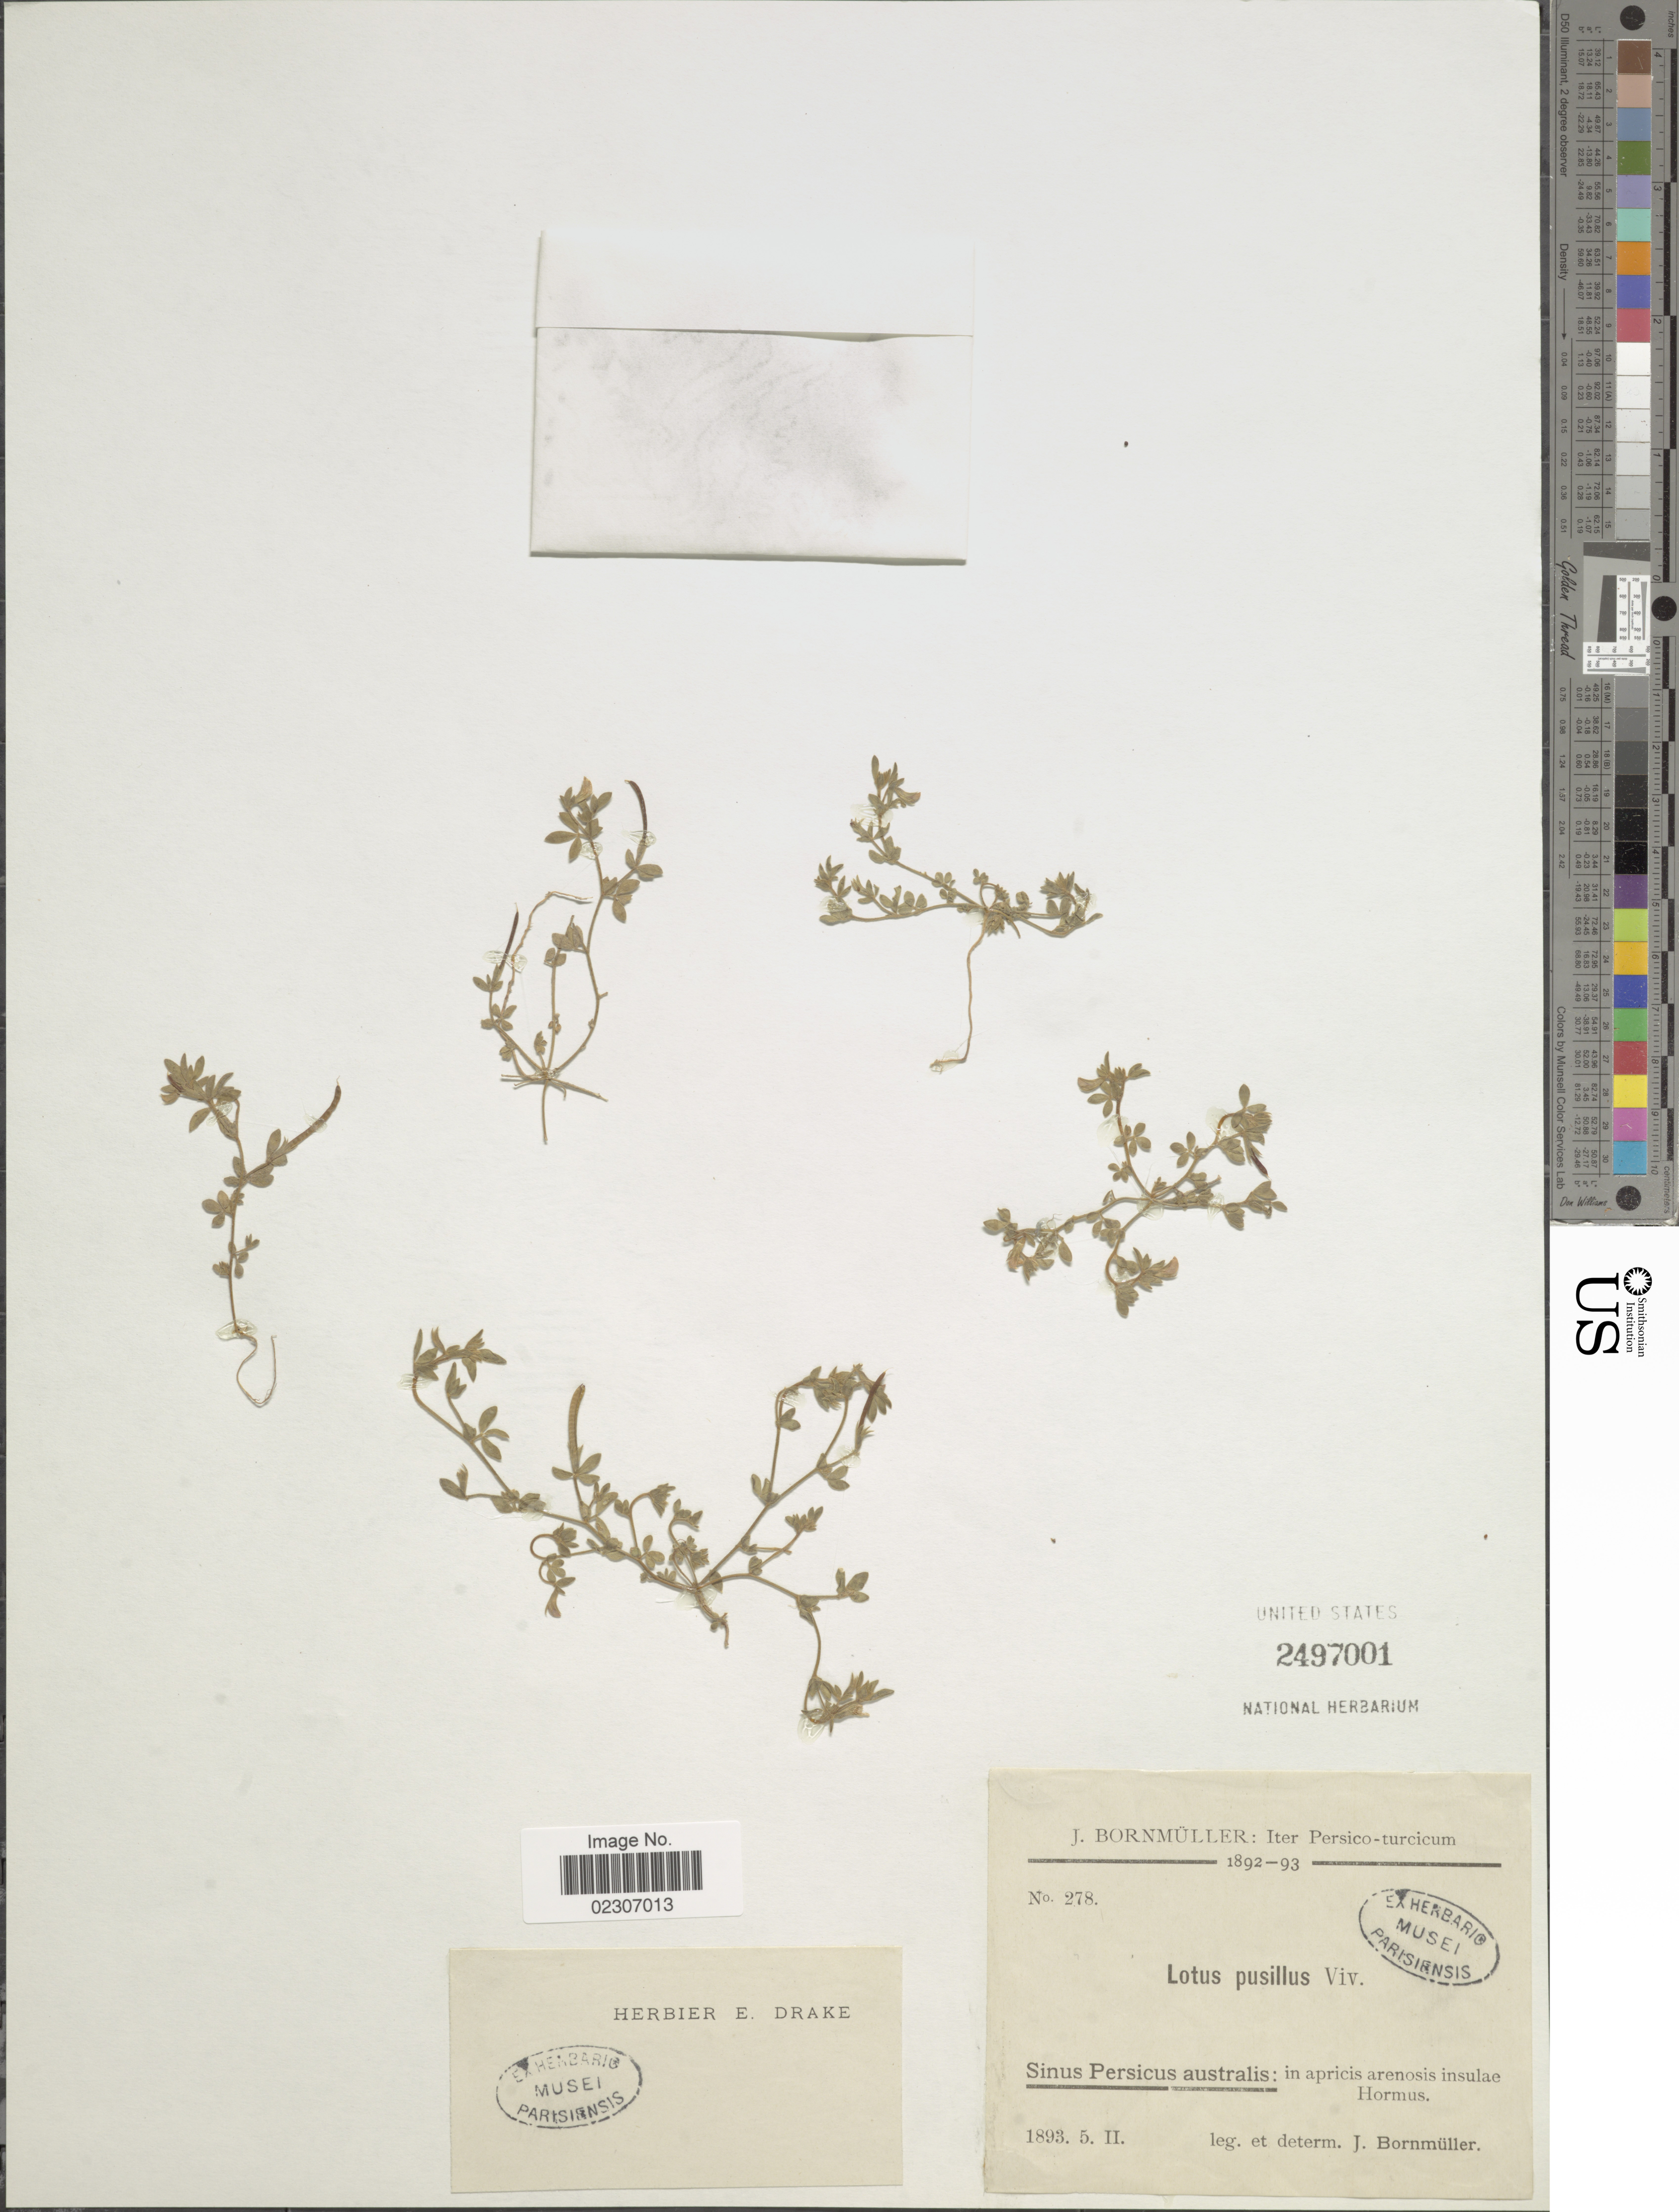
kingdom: Plantae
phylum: Tracheophyta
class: Magnoliopsida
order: Fabales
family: Fabaceae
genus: Lotus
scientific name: Lotus pusillus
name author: Viv.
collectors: J. Bornmüller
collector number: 278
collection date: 1893-02-05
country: Iran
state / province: Hormozgan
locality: Iter Persico-turcicum, Sinus Persicus australis: in apricis arenosis insulae Hormus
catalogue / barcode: US 2497001